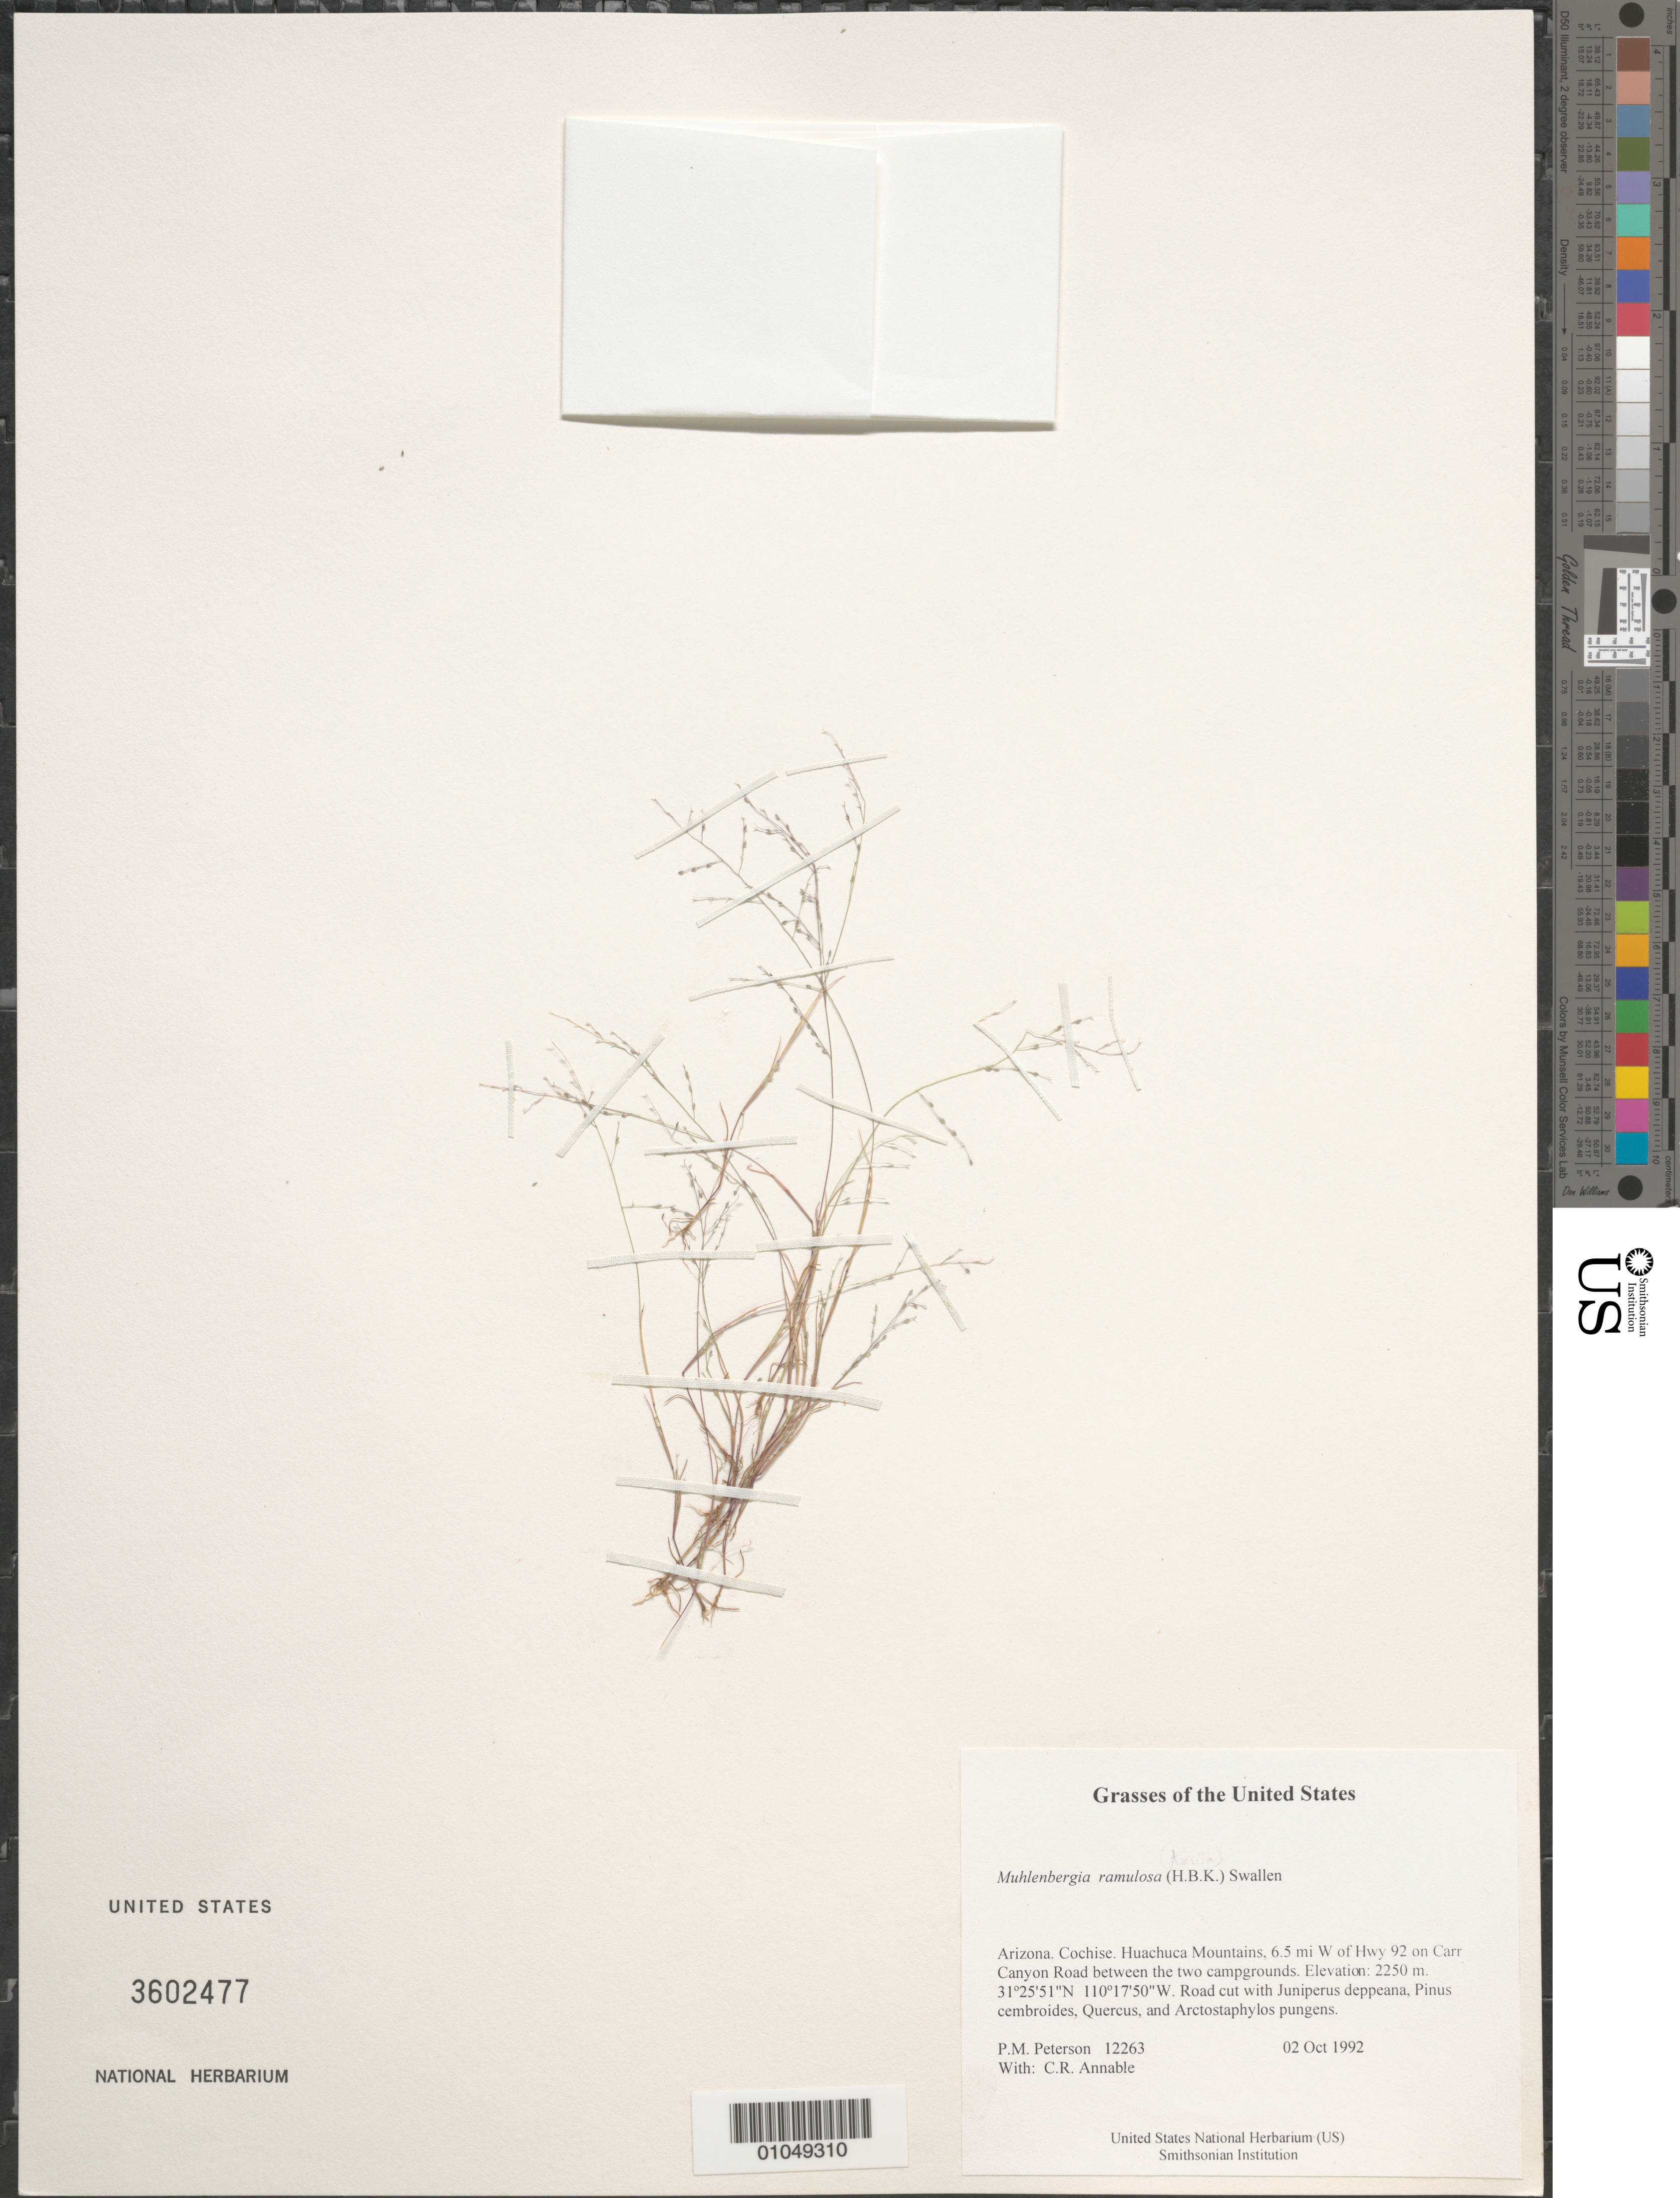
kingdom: Plantae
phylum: Tracheophyta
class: Liliopsida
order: Poales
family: Poaceae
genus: Muhlenbergia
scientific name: Muhlenbergia ramulosa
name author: (Kunth) Swallen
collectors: P. M. Peterson & C. R. Annable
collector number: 12263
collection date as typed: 02 Oct 1992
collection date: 1992-10-02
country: United States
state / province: Arizona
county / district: Cochise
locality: Huachuca Mountains, 6.5 mi W of Hwy 92 on Carr Canyon Road between the two campgrounds.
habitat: Road cut with Juniperus deppeana, Pinus cembroides, Quercus, and Arctostaphylos pungens.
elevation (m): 2250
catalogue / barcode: US 3602477